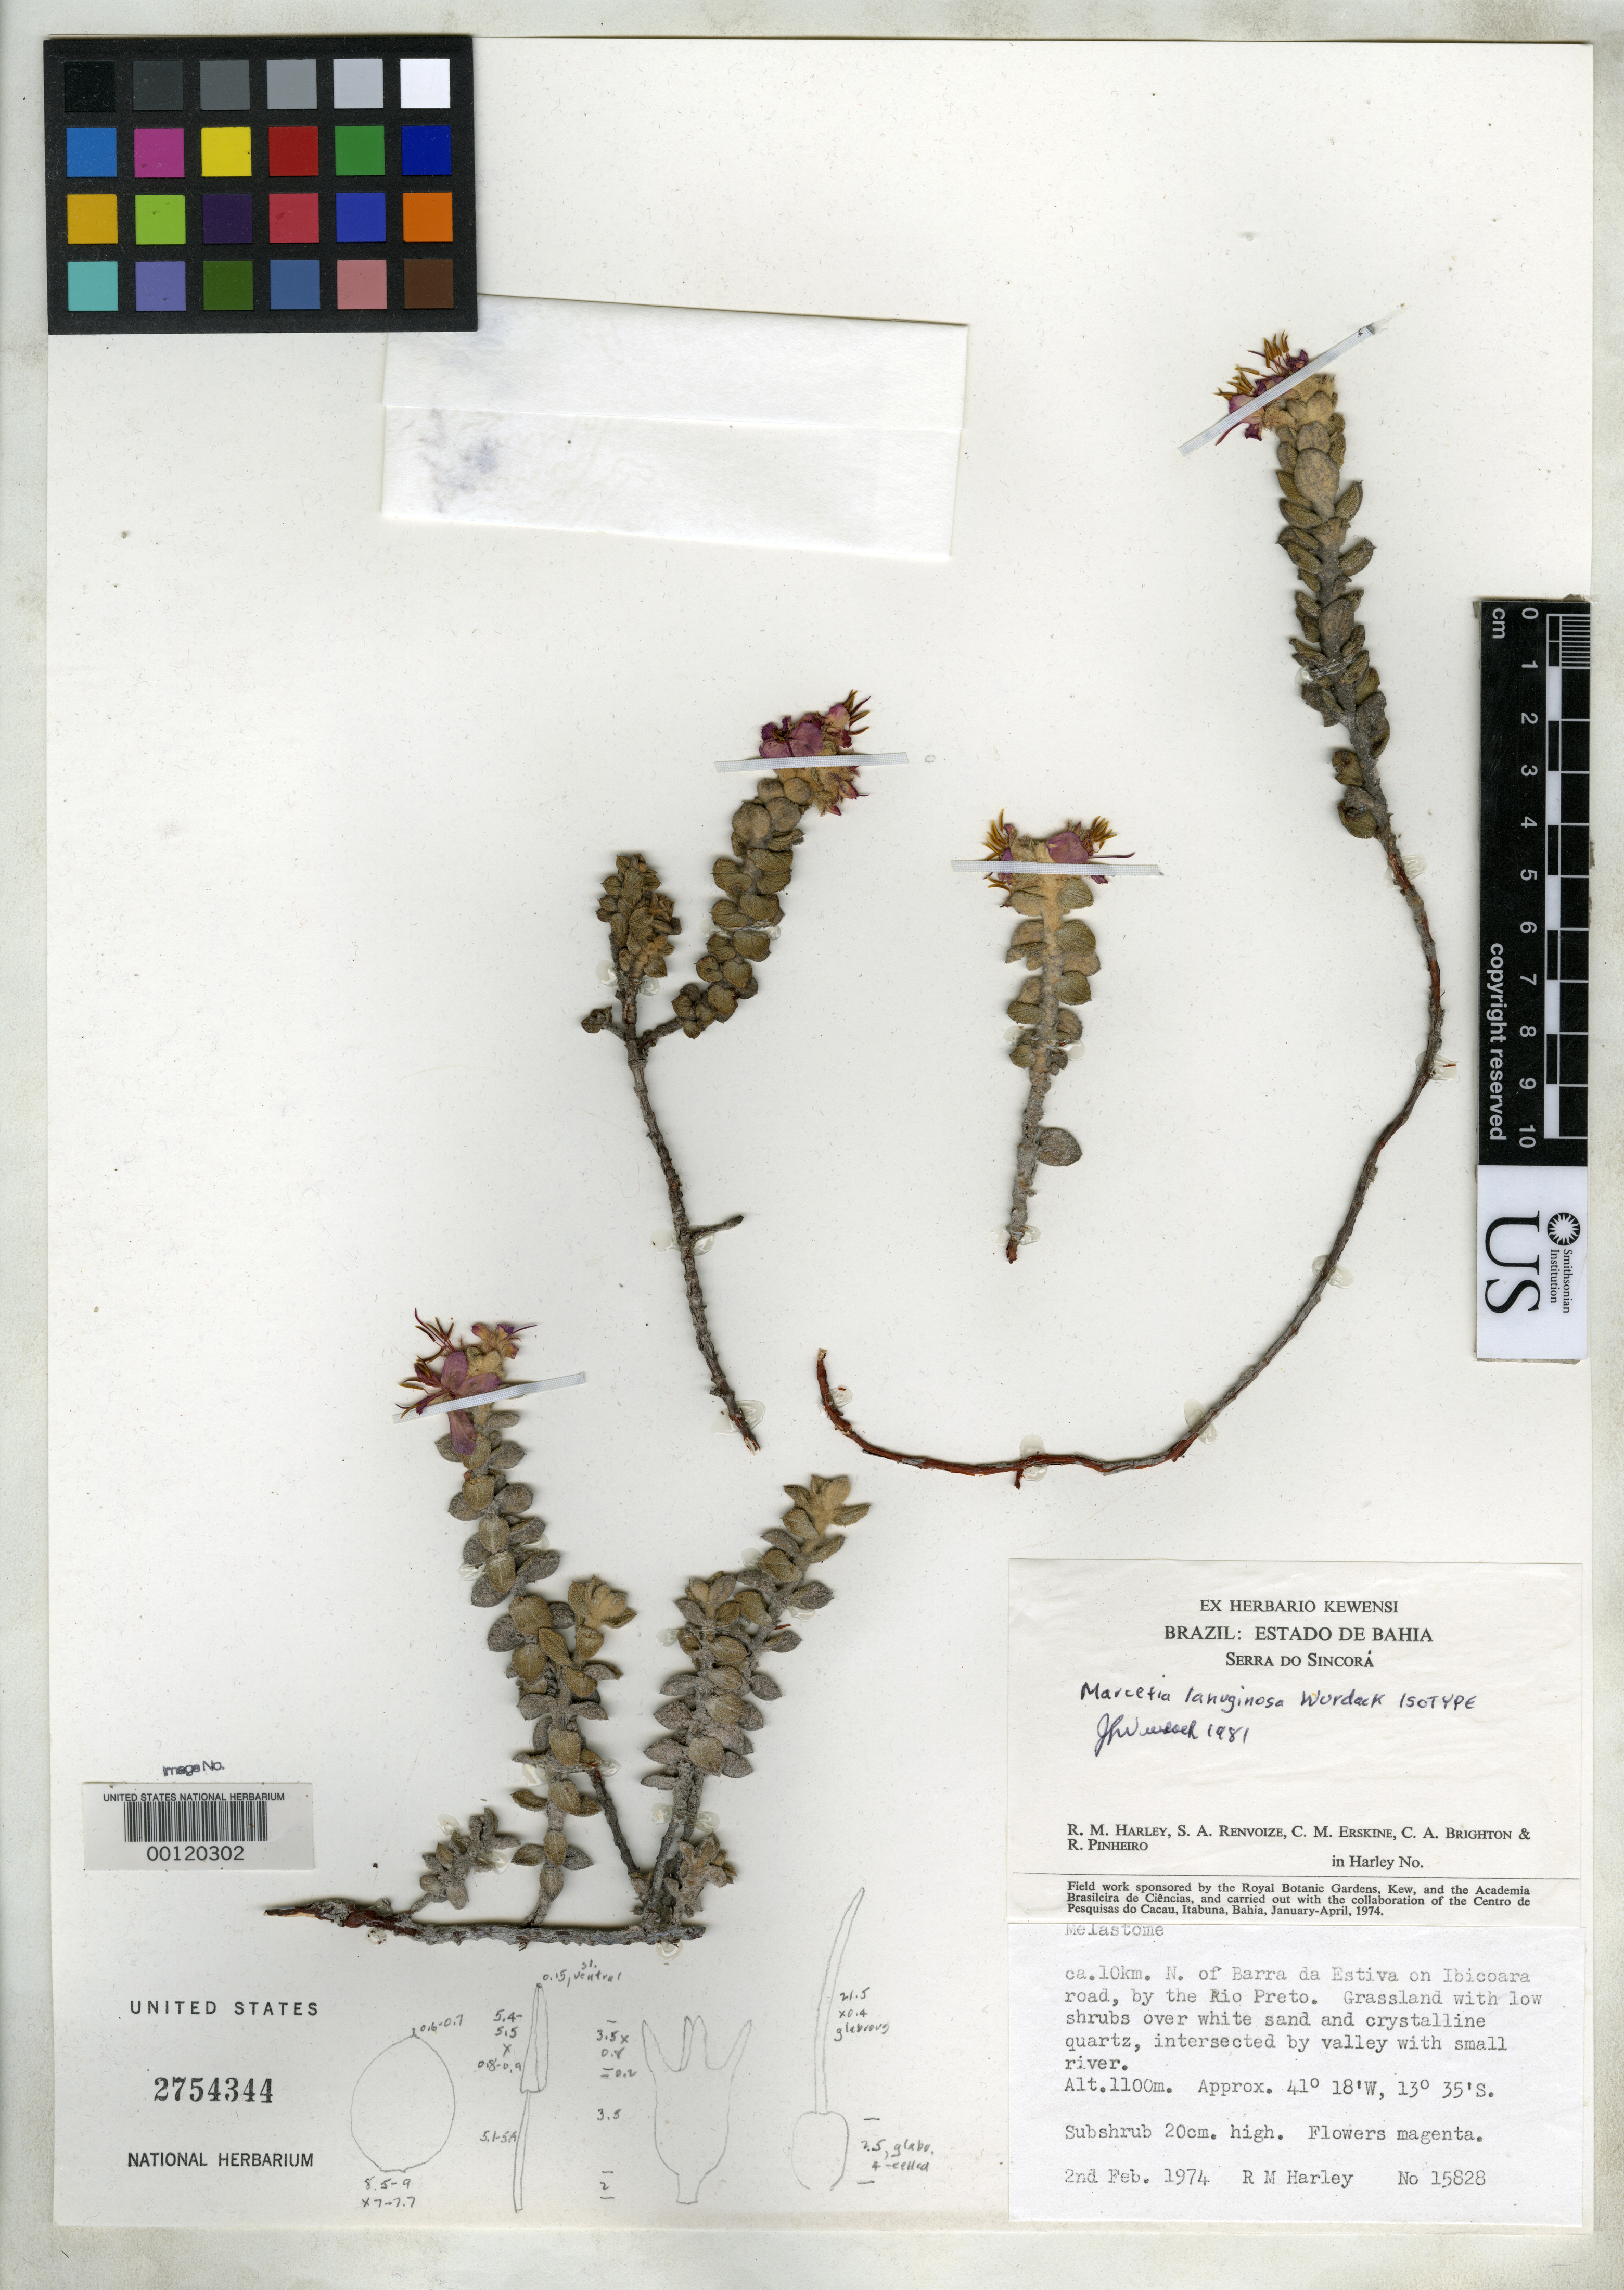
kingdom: Plantae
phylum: Tracheophyta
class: Magnoliopsida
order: Myrtales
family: Melastomataceae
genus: Marcetia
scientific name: Marcetia lanuginosa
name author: Wurdack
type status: Isotype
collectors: R. M. Harley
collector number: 15828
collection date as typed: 02 Feb 1974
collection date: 1974-02-02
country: Brazil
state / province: Bahia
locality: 10 km N of Barra da Estiva, Serra do Sincora.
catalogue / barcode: US 2754344